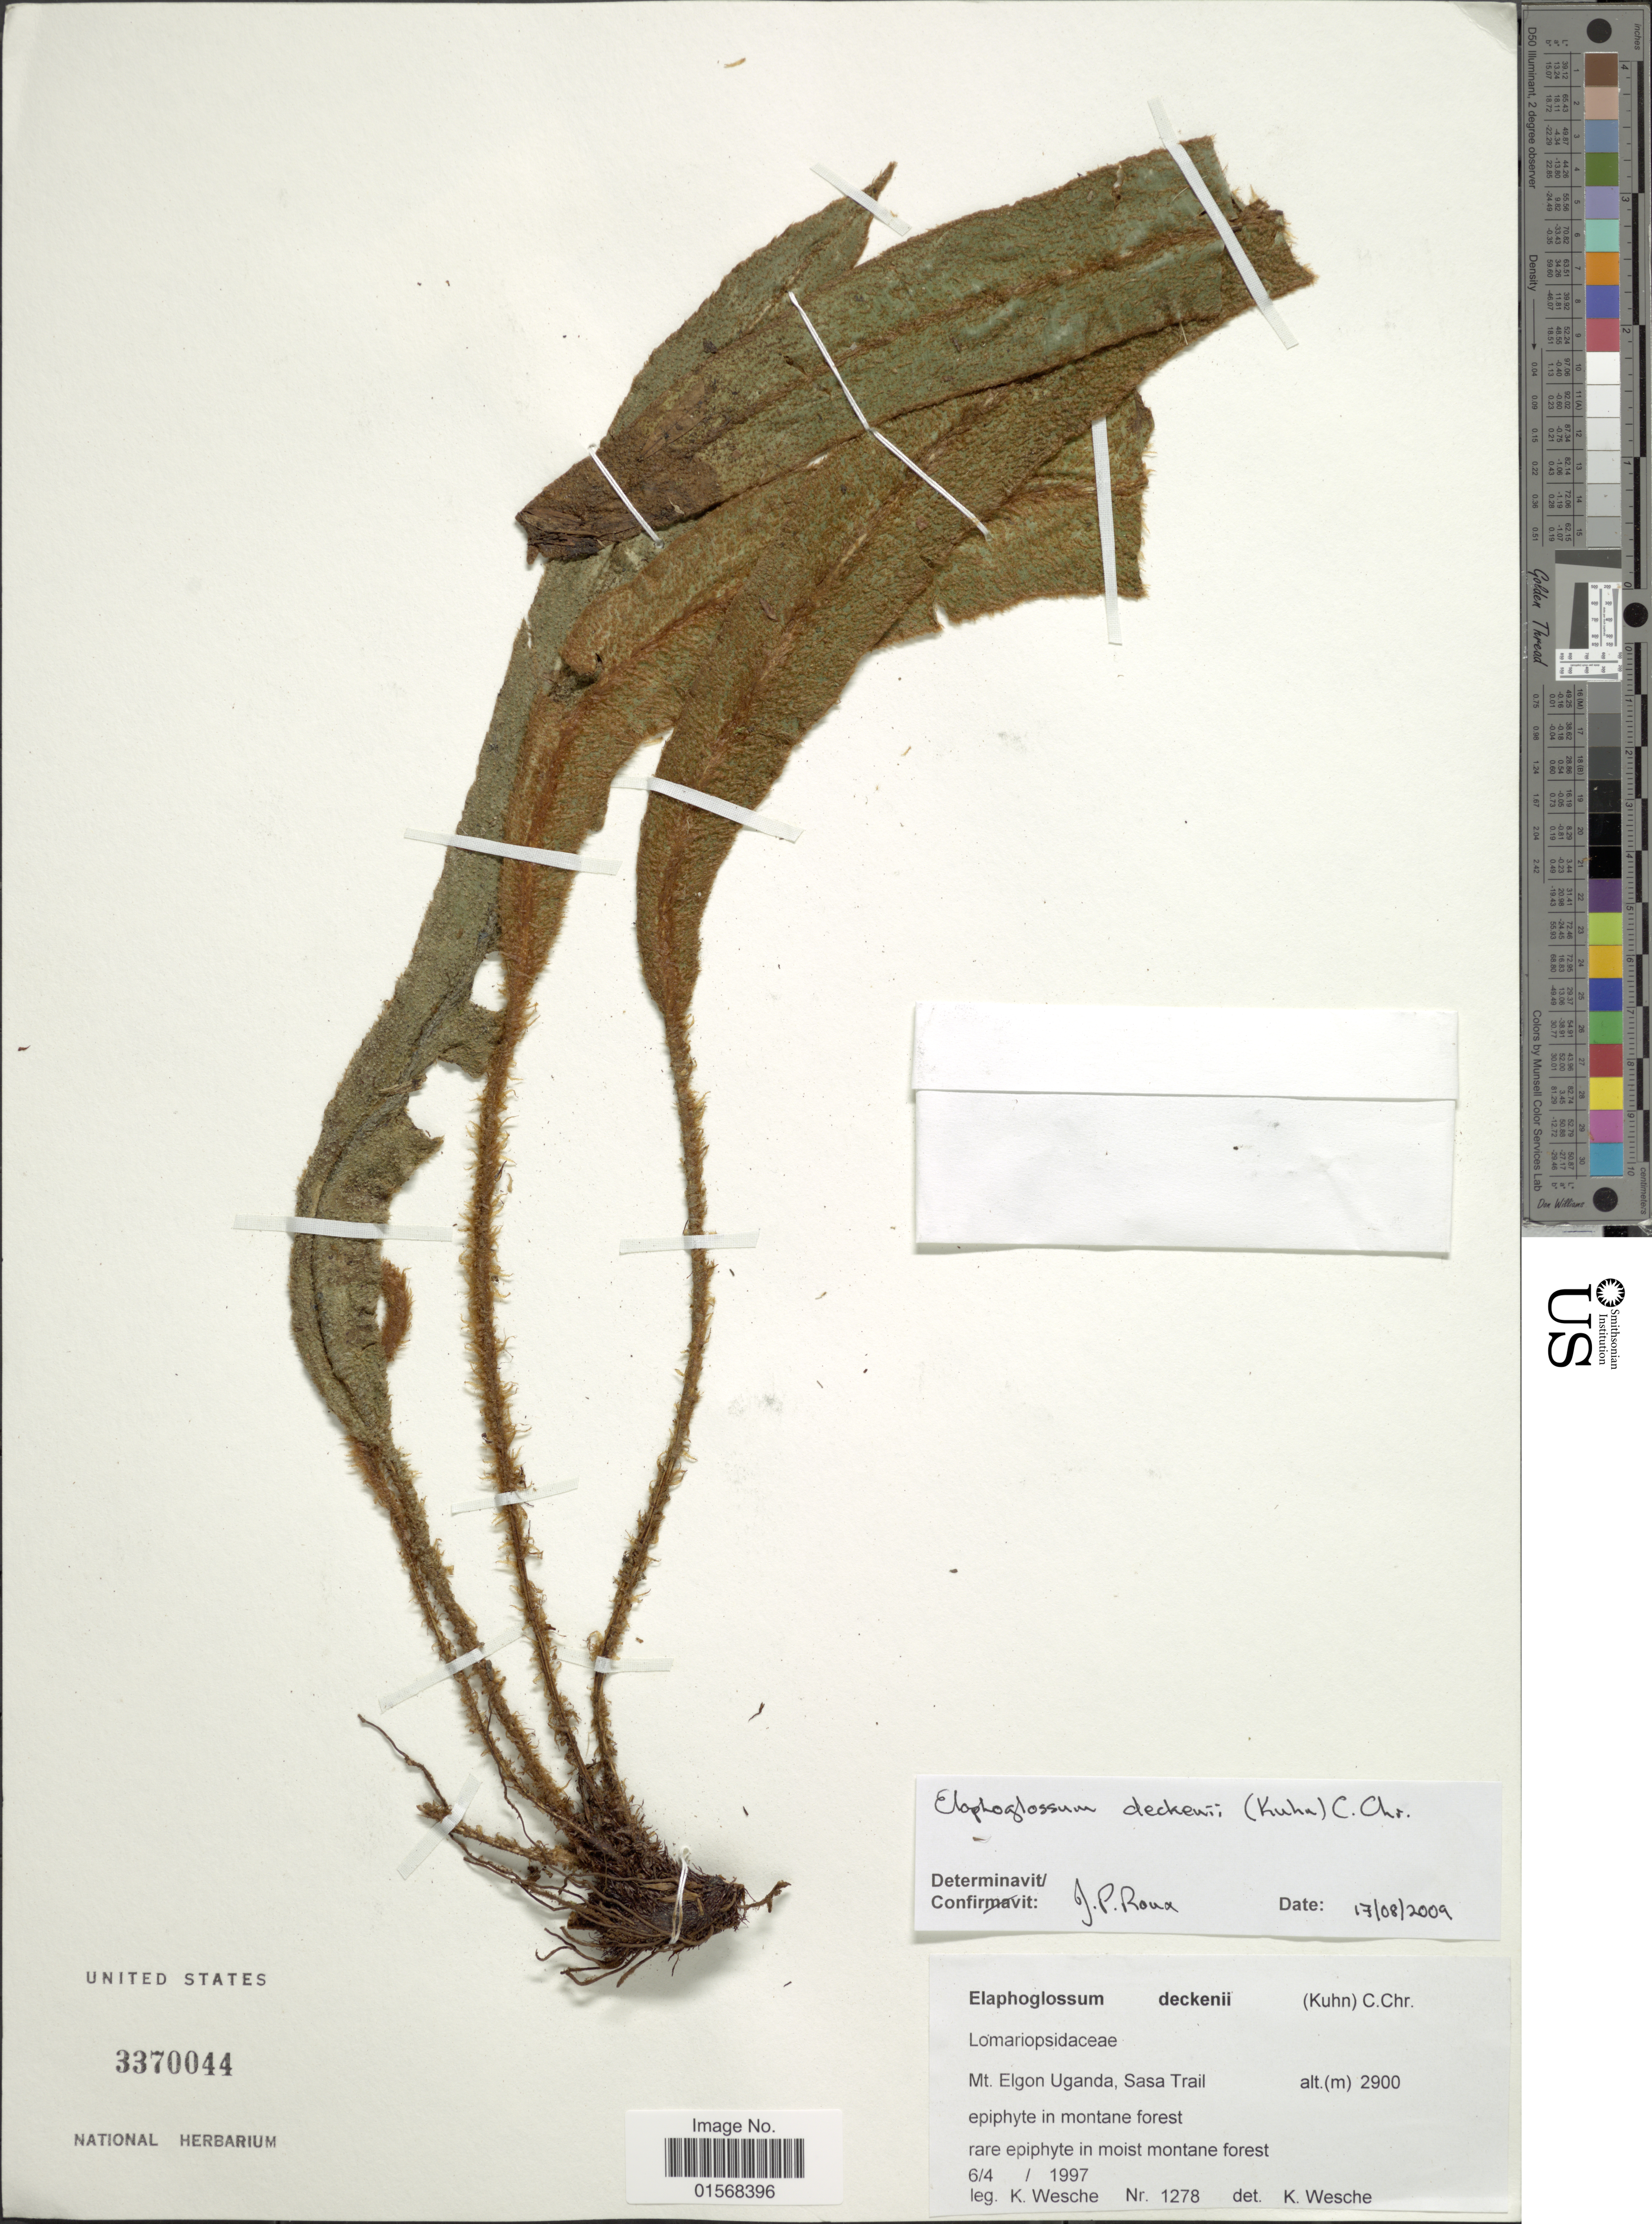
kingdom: Plantae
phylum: Tracheophyta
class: Polypodiopsida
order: Polypodiales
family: Dryopteridaceae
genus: Elaphoglossum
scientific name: Elaphoglossum deckenii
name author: (Kuhn) C. Chr.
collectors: K. Wesche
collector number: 1278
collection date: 1997-04-06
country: Uganda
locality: Mt. Elgon Uganda, Sasa Trail.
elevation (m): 2900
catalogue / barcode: US 3370044